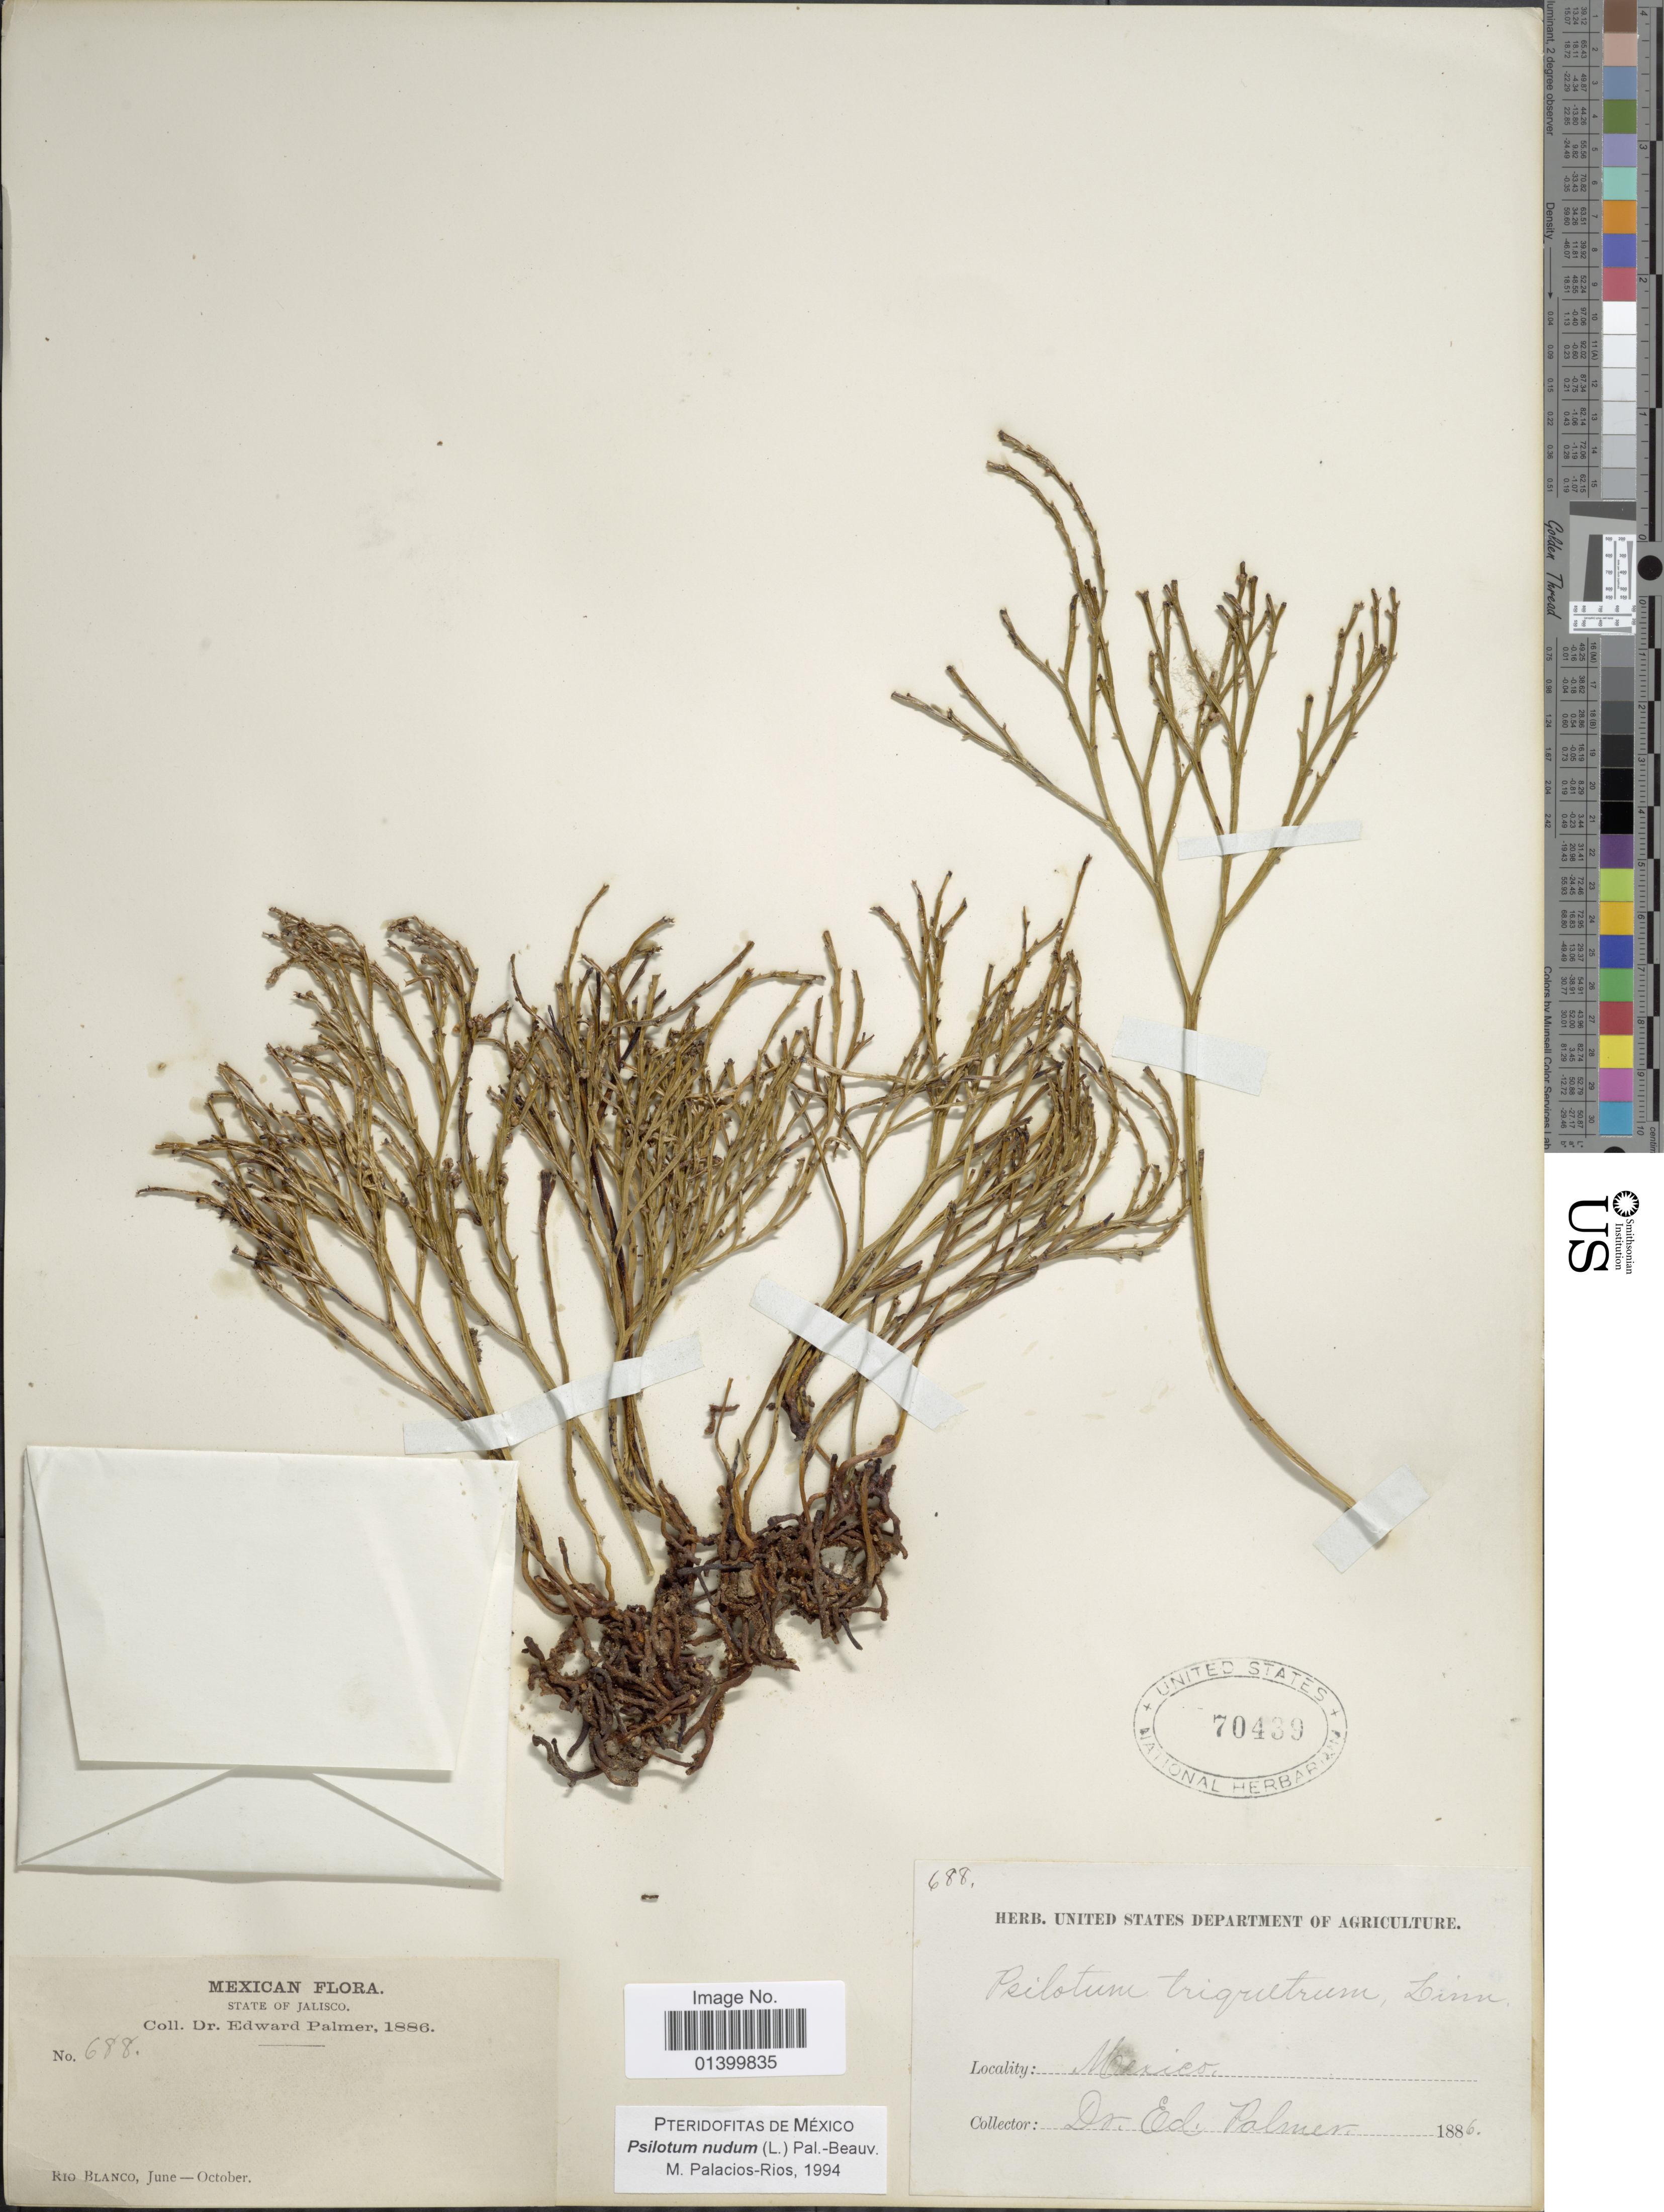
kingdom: Plantae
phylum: Tracheophyta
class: Polypodiopsida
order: Psilotales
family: Psilotaceae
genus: Psilotum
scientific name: Psilotum nudum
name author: (L.) P. Beauv.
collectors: E. Palmer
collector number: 688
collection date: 1886-06/1886-10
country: Mexico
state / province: Jalisco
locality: Mexican Flora. State of Jalisco. Rio Blanco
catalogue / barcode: US 70439